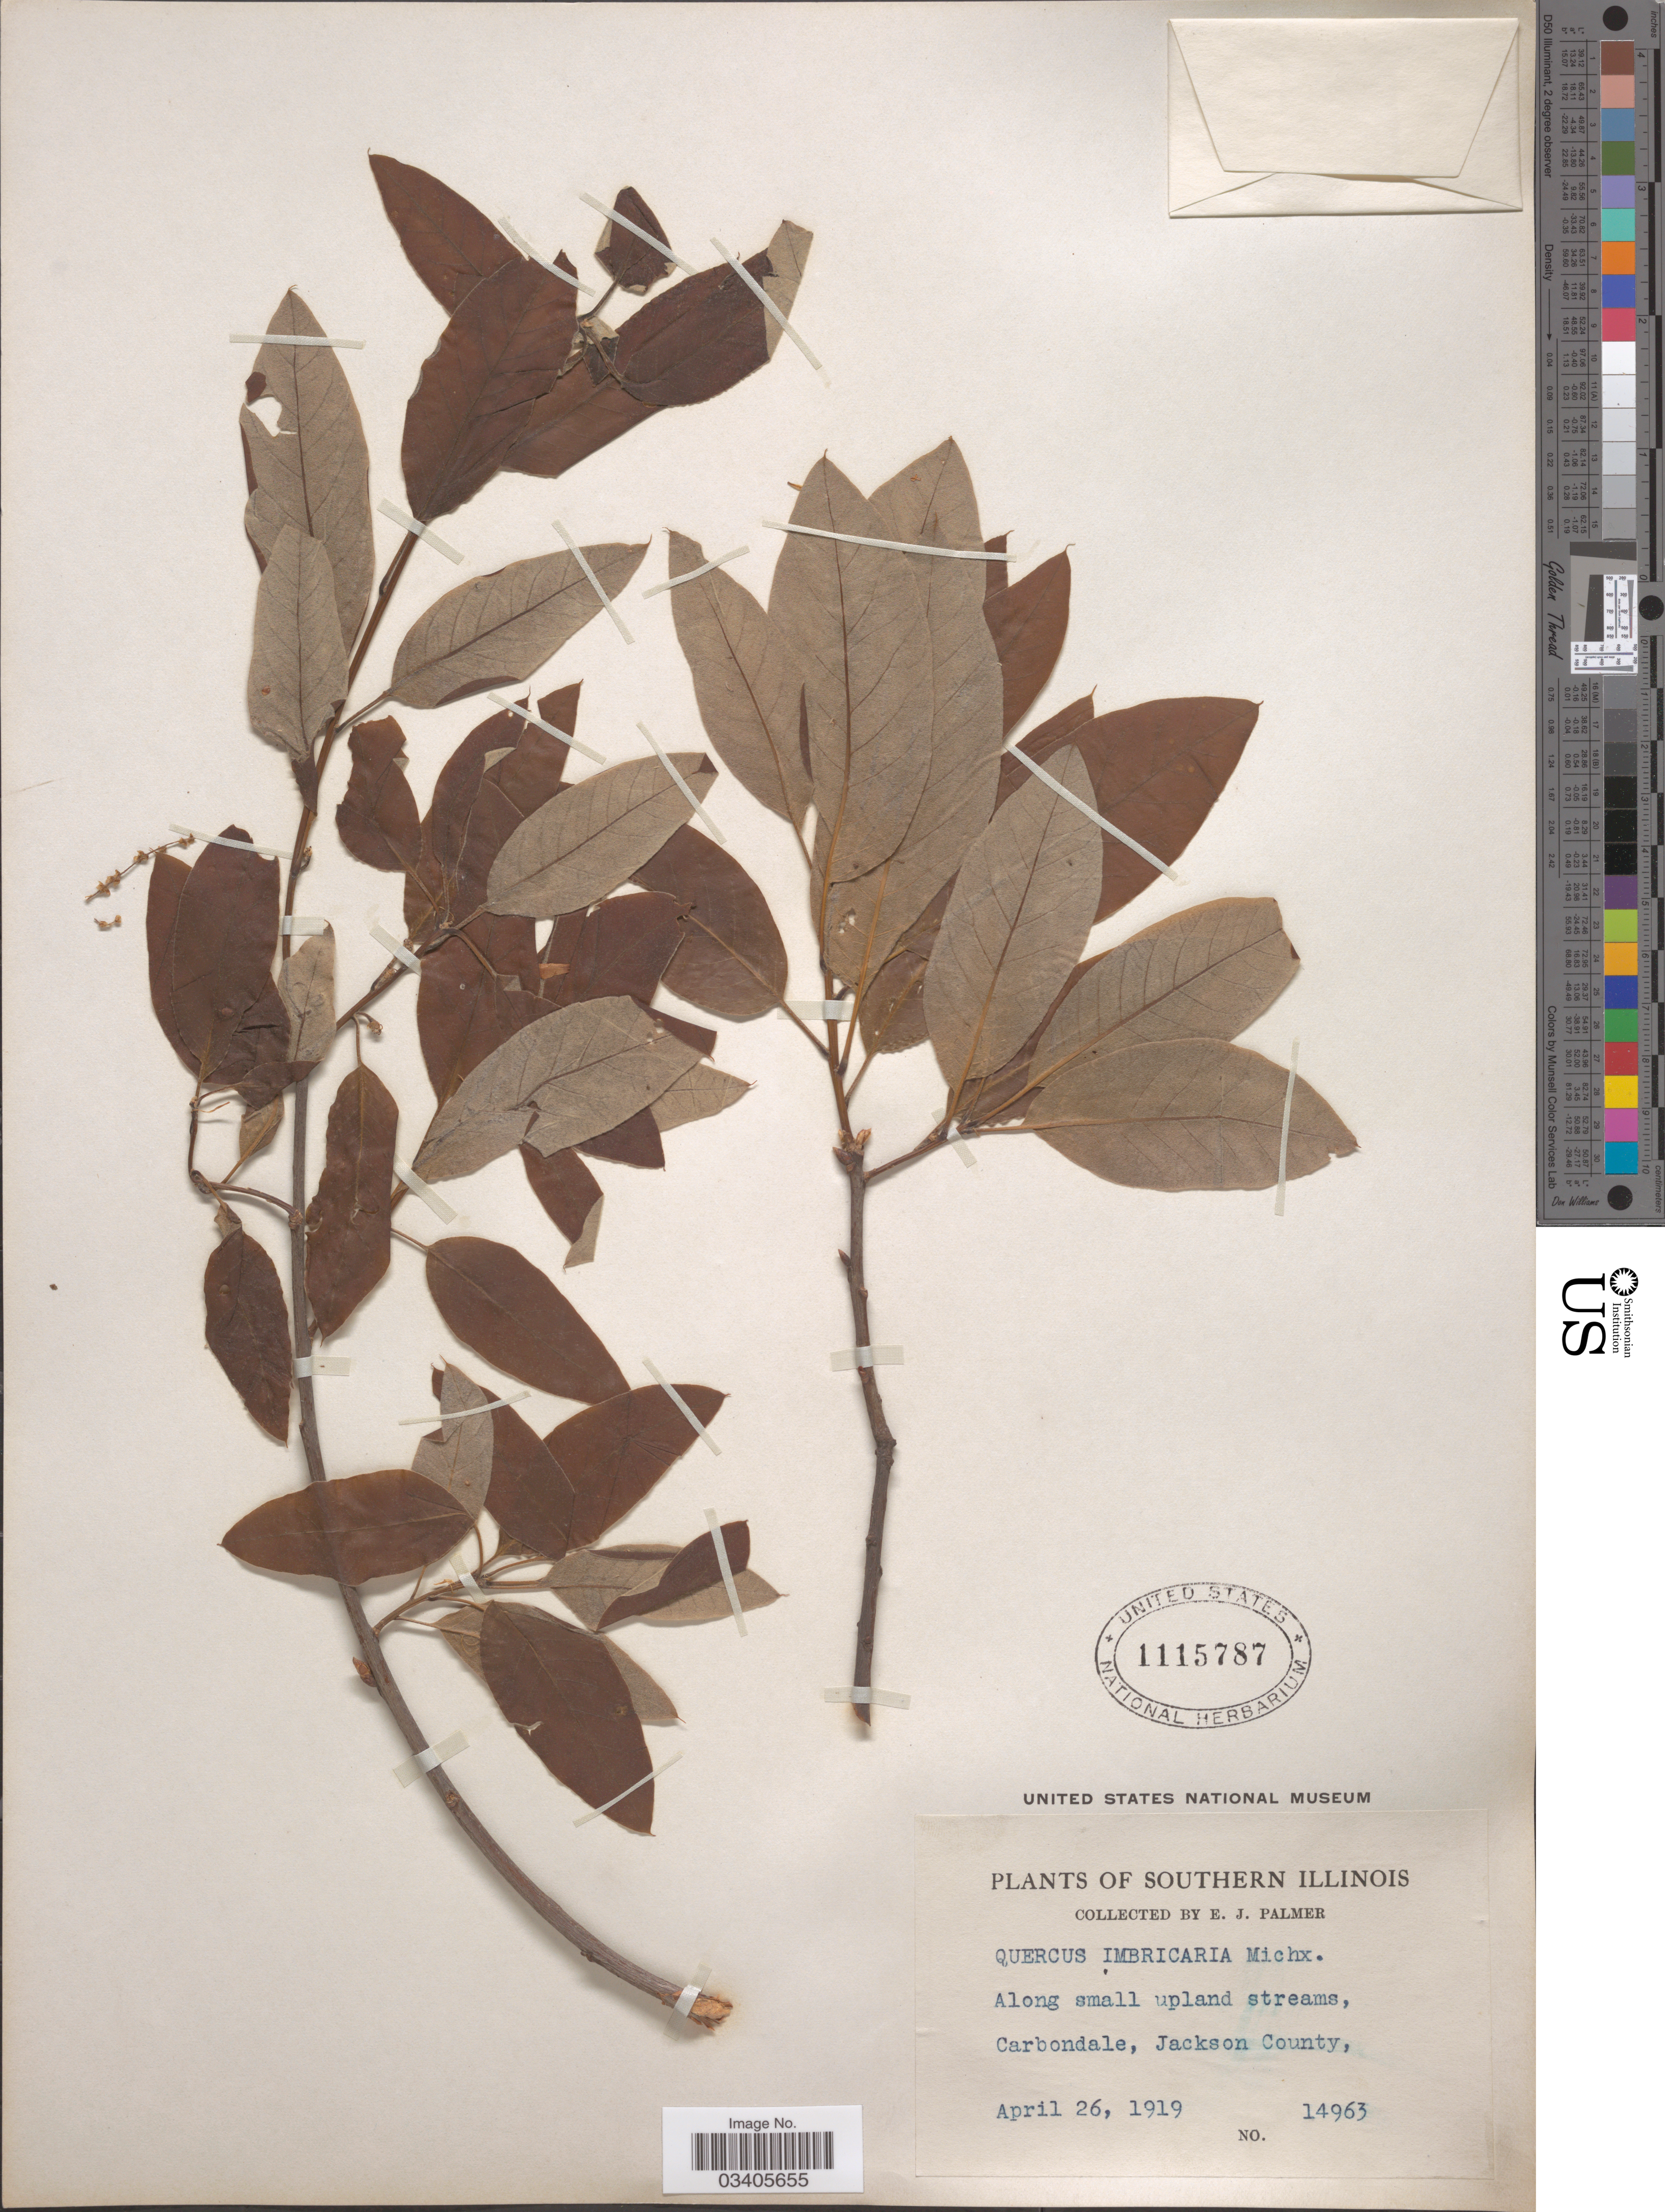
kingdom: Plantae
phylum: Tracheophyta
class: Magnoliopsida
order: Fagales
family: Fagaceae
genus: Quercus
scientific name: Quercus imbricaria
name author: Michx.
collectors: E. J. Palmer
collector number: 14963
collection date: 1919-04-26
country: United States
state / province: Illinois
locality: Southern Illinois. Along small upland streams, Carbondale, Jackson County.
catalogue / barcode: US 1115787